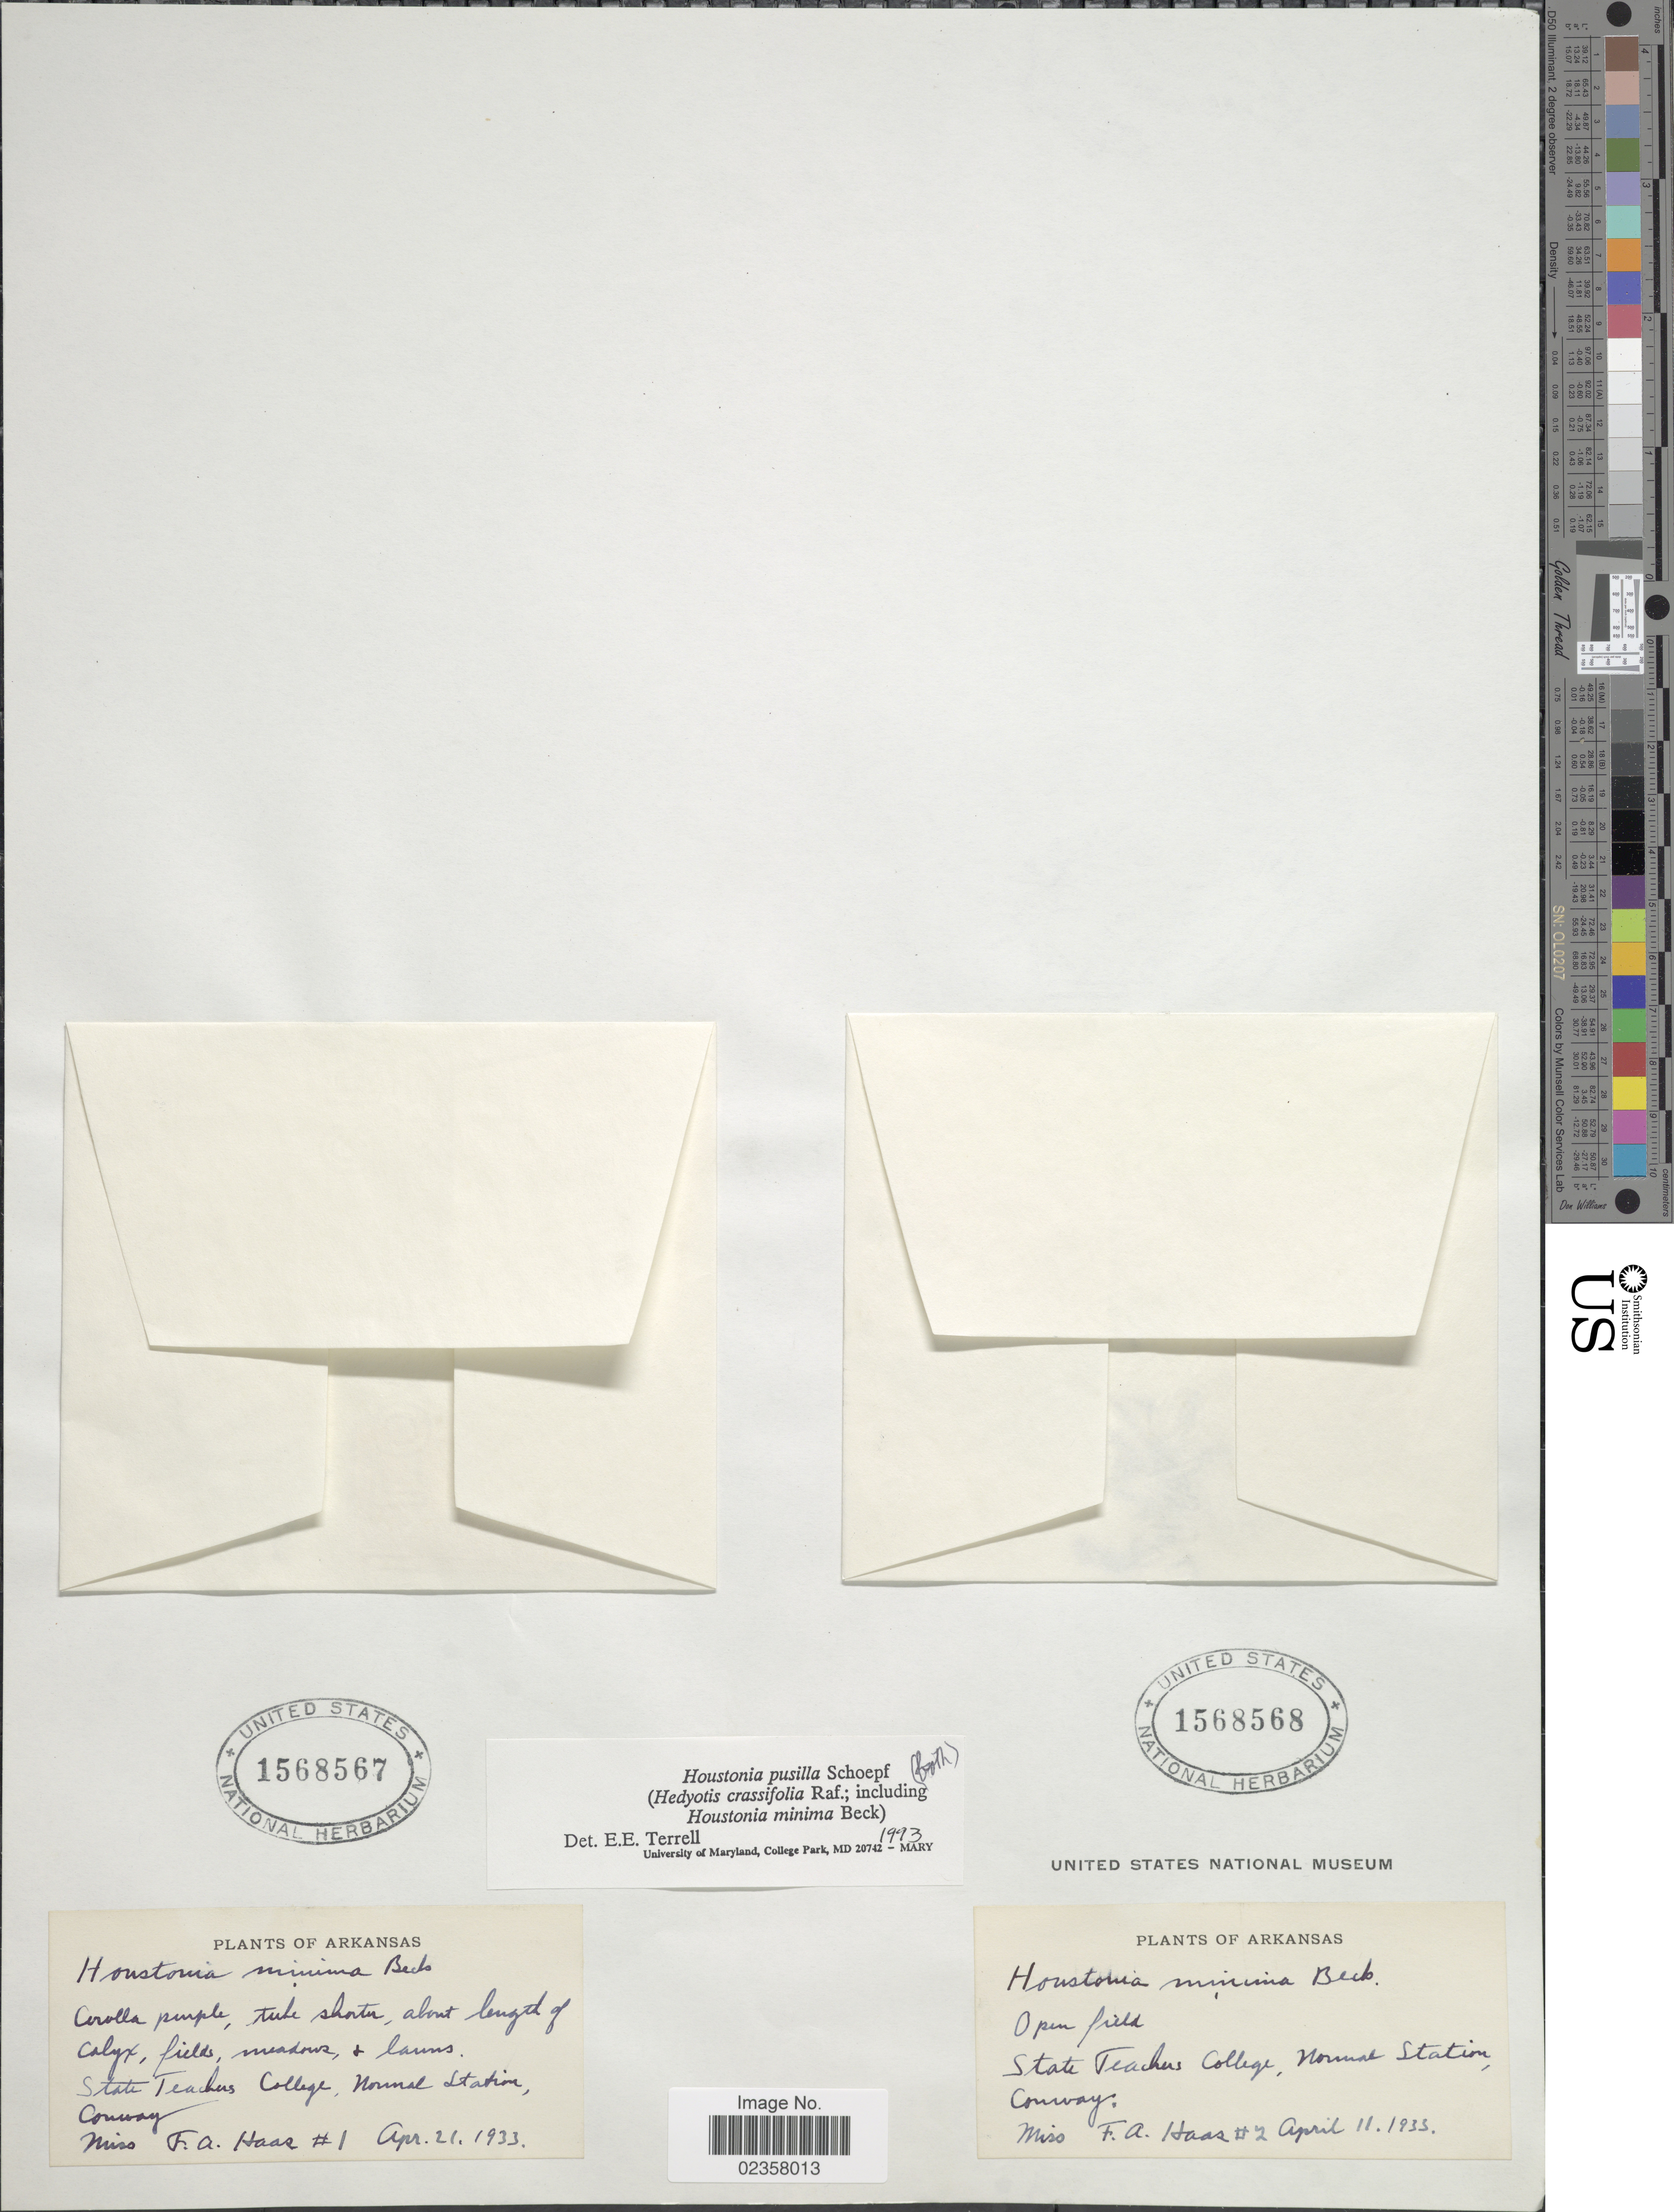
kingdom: Plantae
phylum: Tracheophyta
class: Magnoliopsida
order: Gentianales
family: Rubiaceae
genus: Houstonia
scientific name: Houstonia pusilla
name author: Schoepf.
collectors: F. A. Haas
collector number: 1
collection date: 1933-04-21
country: United States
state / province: Arkansas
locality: State Teachers College, Norma Station Conway.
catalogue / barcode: US 1568567